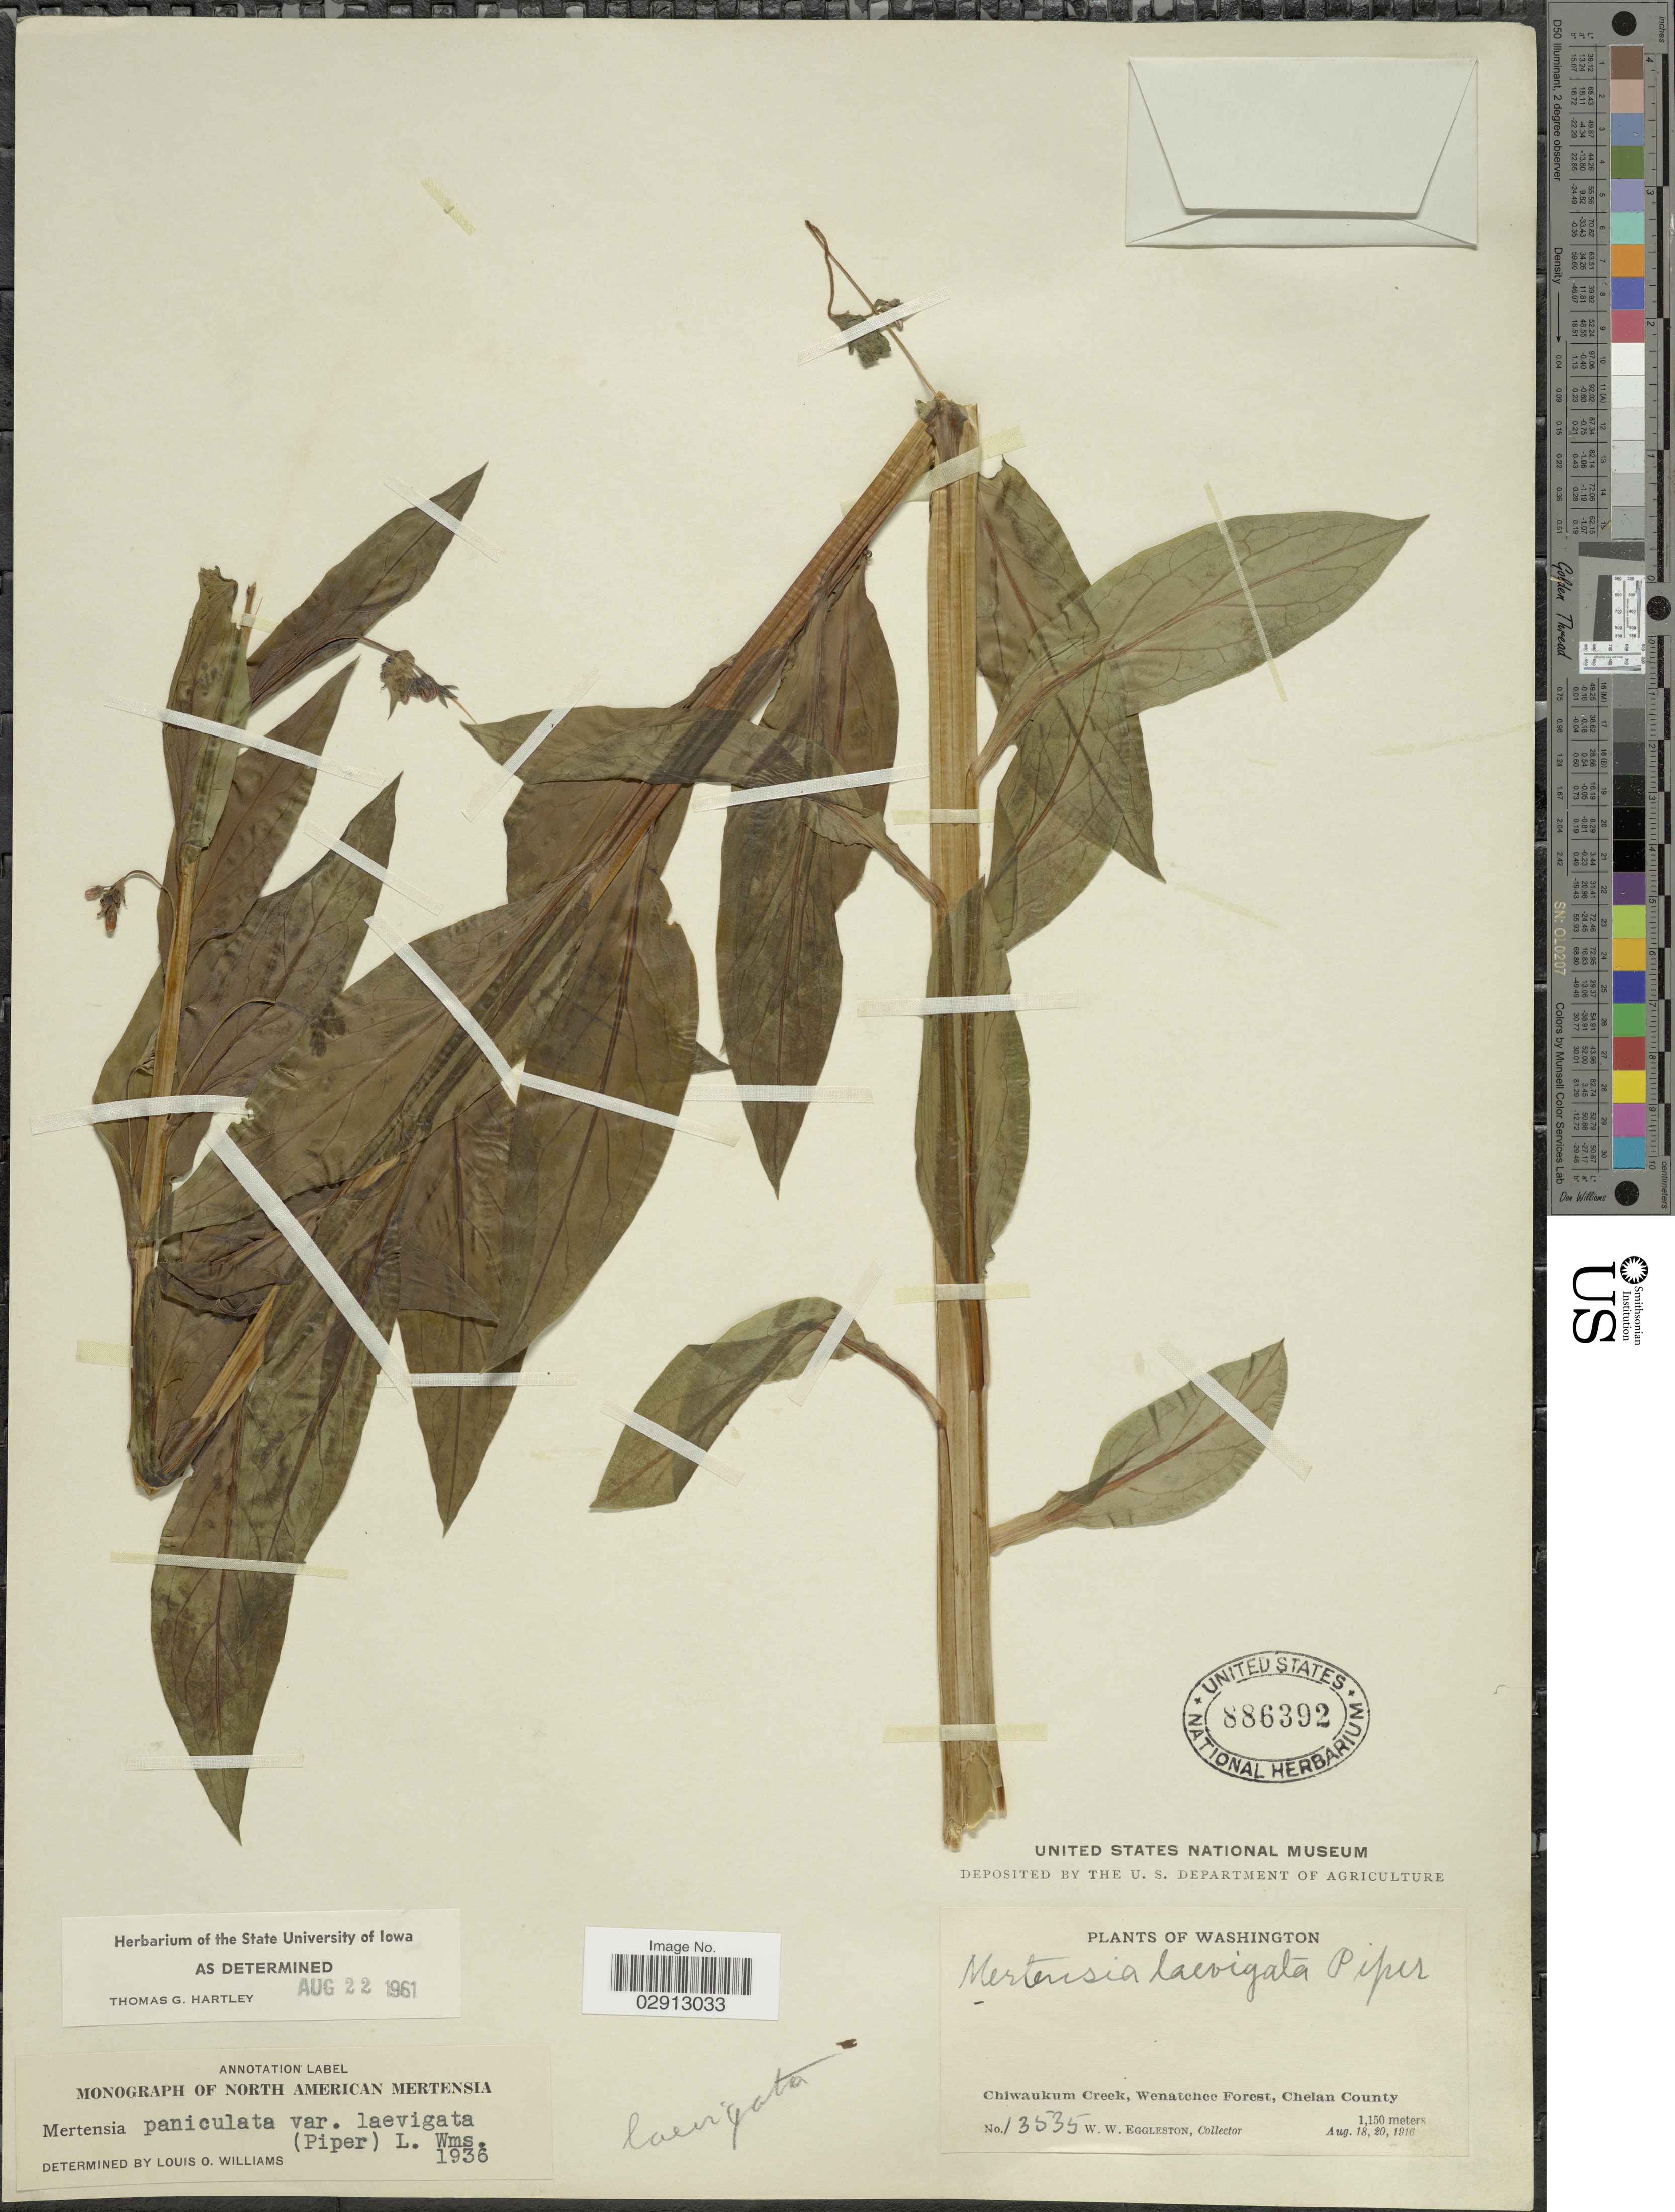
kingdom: Plantae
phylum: Tracheophyta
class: Magnoliopsida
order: Boraginales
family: Boraginaceae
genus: Mertensia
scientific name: Mertensia paniculata var. laevigata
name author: (Piper) L.O. Williams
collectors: W. W. Eggleston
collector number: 13535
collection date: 1916-08-18/1916-08-20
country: United States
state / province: Washington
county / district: Chelan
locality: Chiwaukum Creek, Wenatchee Forest, Chelan County.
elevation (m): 1150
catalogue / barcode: US 886392